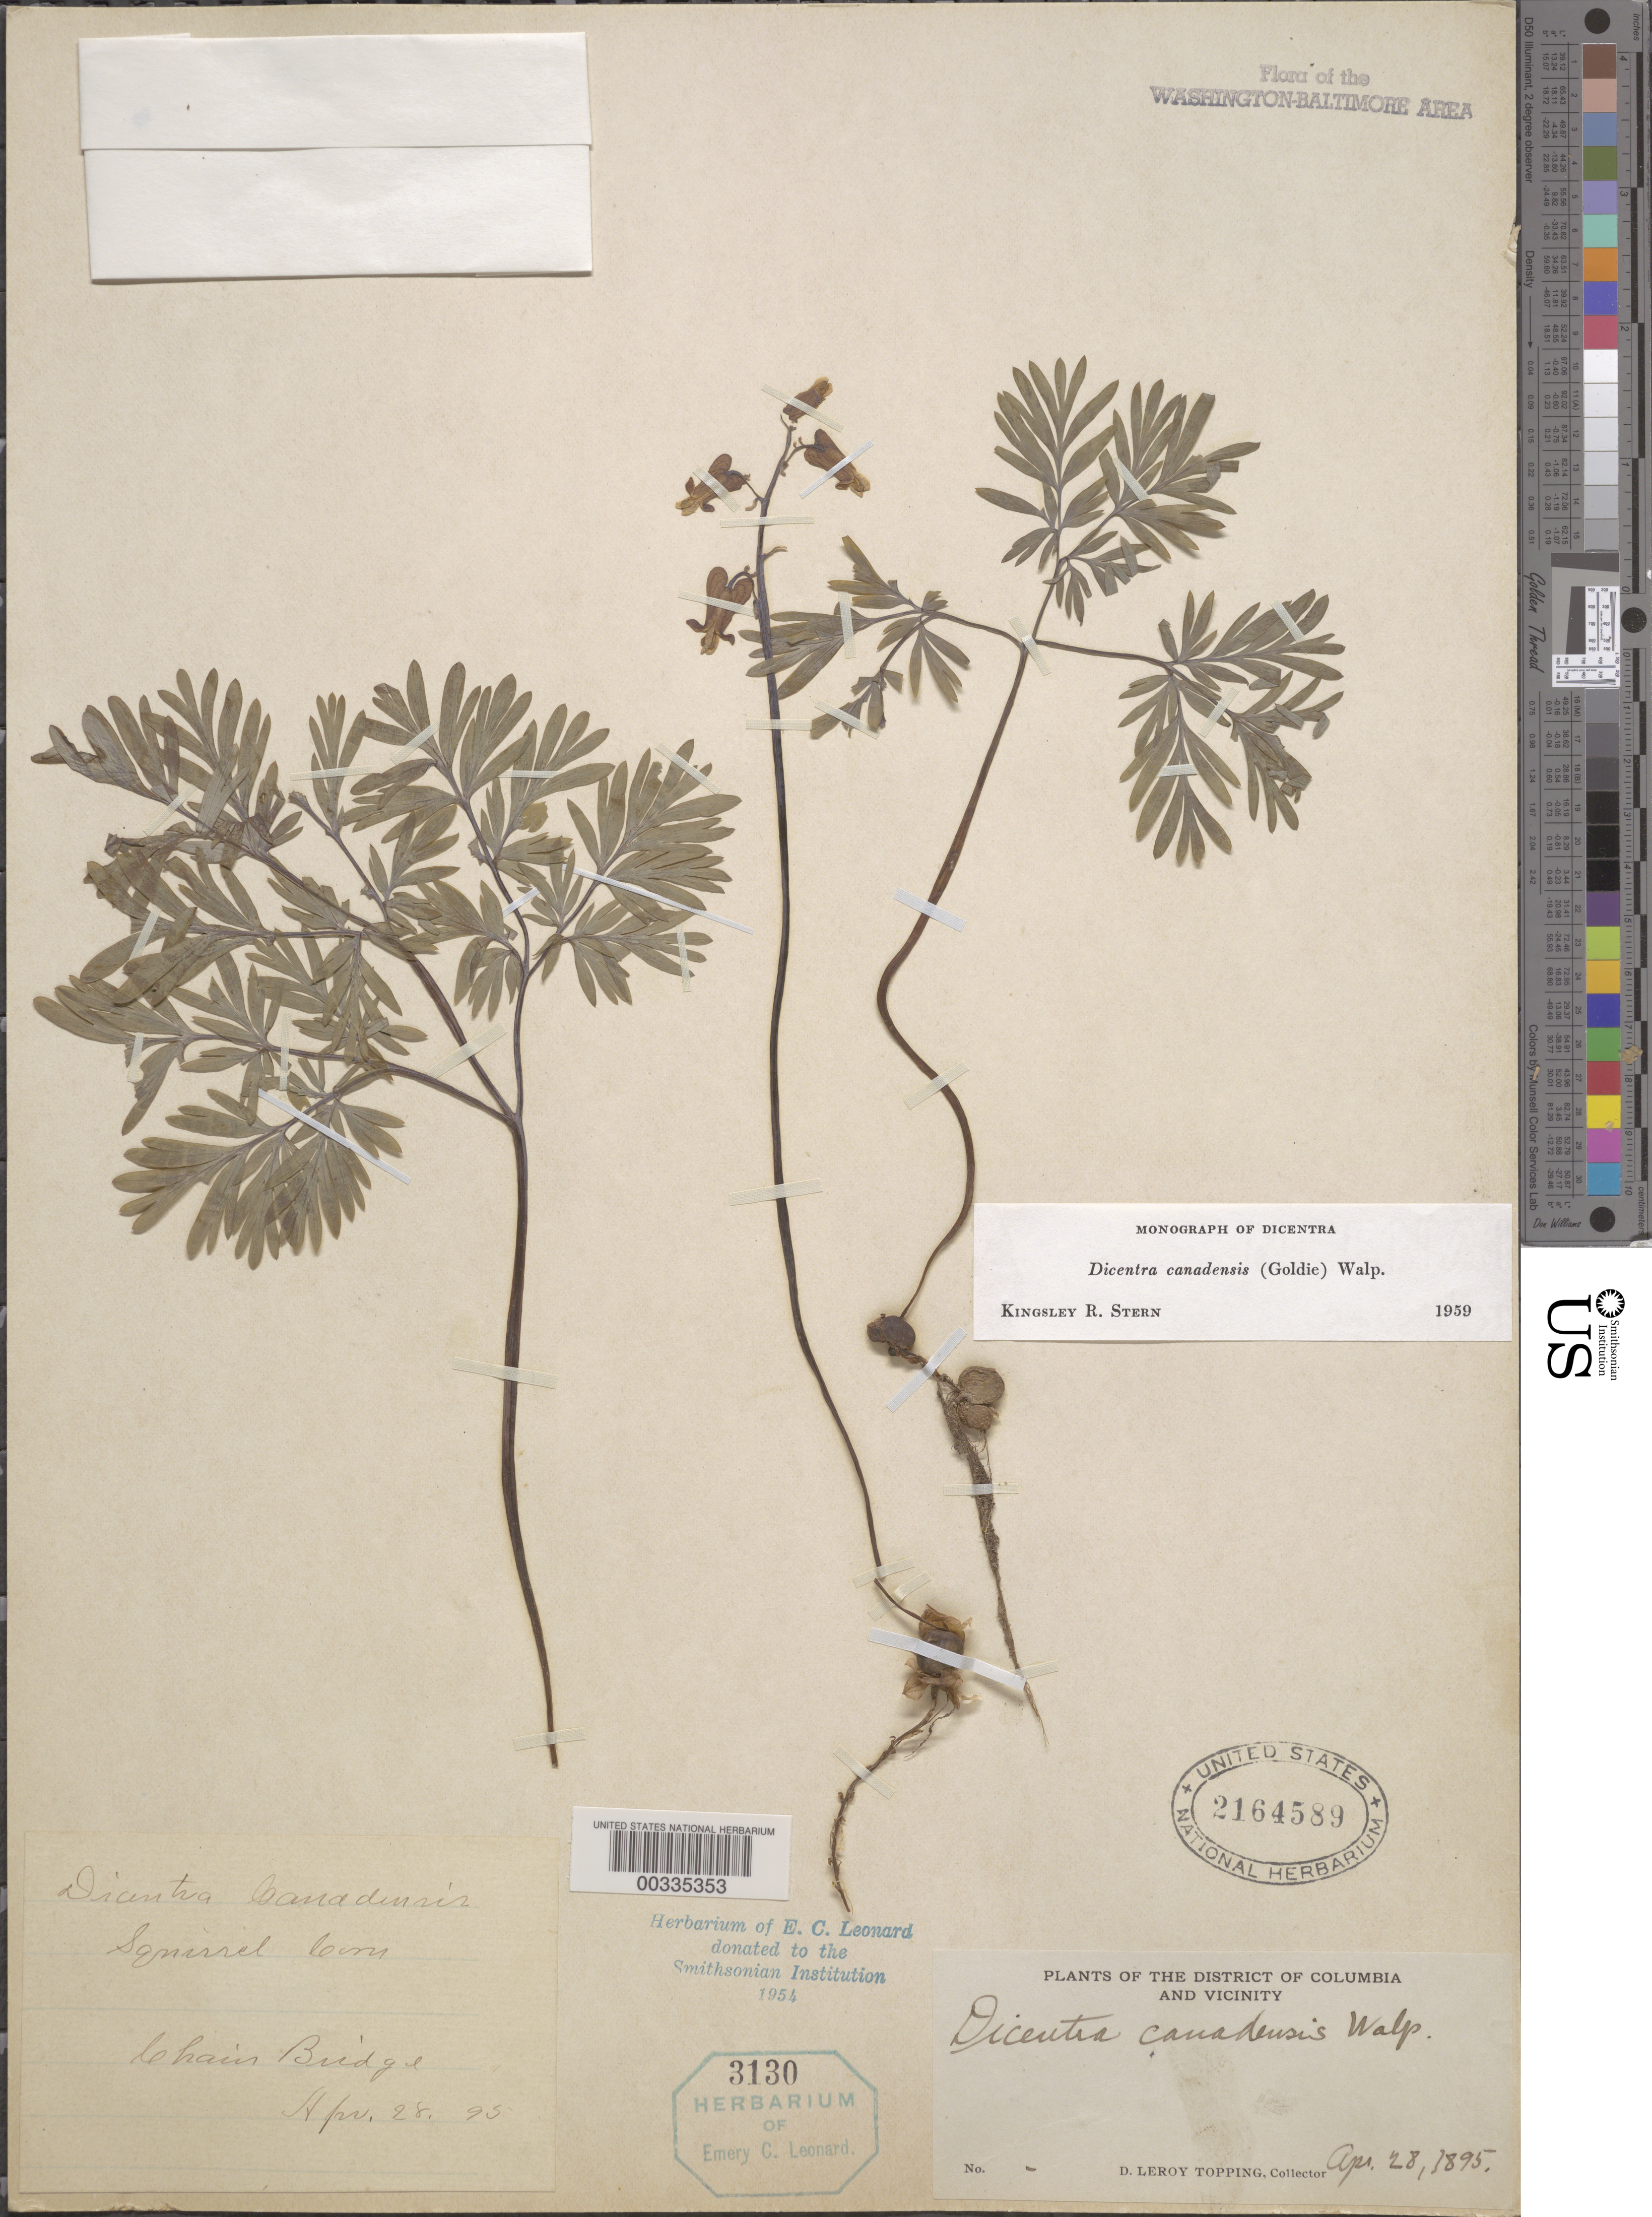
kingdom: Plantae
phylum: Tracheophyta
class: Magnoliopsida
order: Ranunculales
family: Papaveraceae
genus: Dicentra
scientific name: Dicentra canadensis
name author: (Goldie) Walp.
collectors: D. Toping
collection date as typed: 28 Apr 1895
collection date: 1895-04-28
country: United States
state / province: District of Columbia / Virginia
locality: Chain Bridge C. and O. Canal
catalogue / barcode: US 2164589